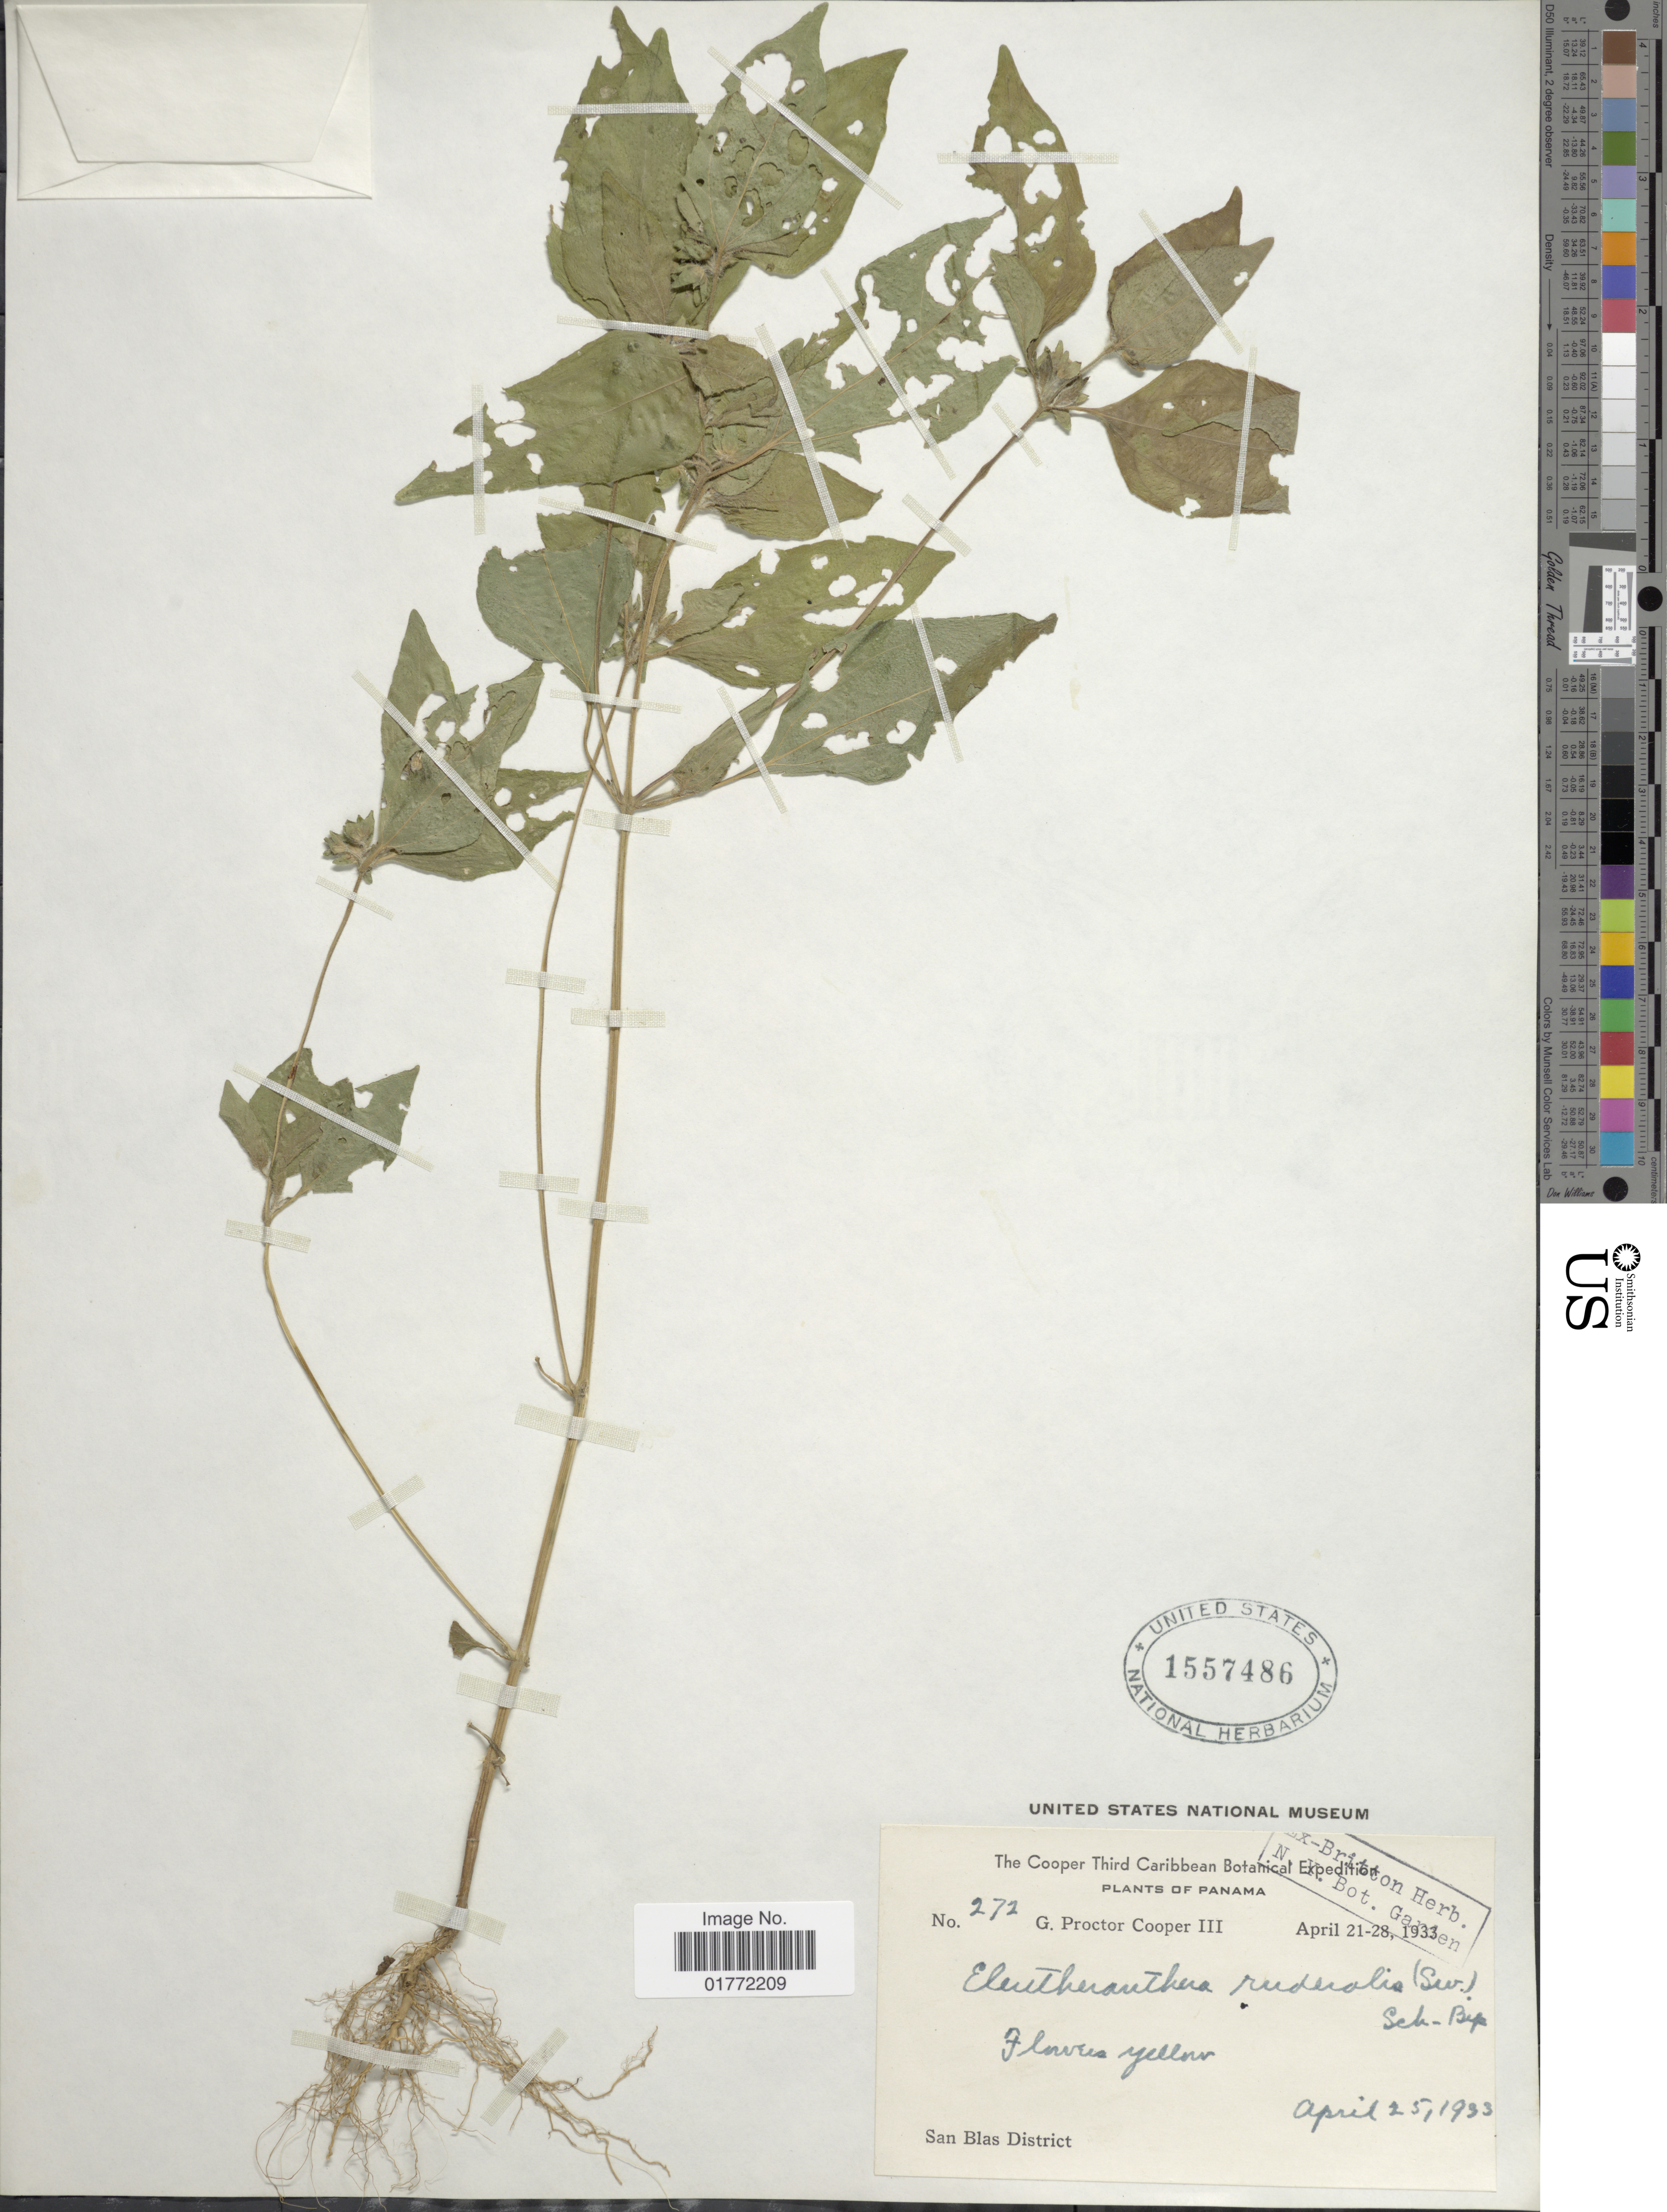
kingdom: Plantae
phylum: Tracheophyta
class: Magnoliopsida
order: Asterales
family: Asteraceae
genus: Eleutheranthera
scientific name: Eleutheranthera ruderalis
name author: (Sw.) Sch. Bip.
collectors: G. Cooper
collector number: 271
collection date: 1933-04-21/1933-04-28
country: Panama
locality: San Blas District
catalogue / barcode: US 1557486